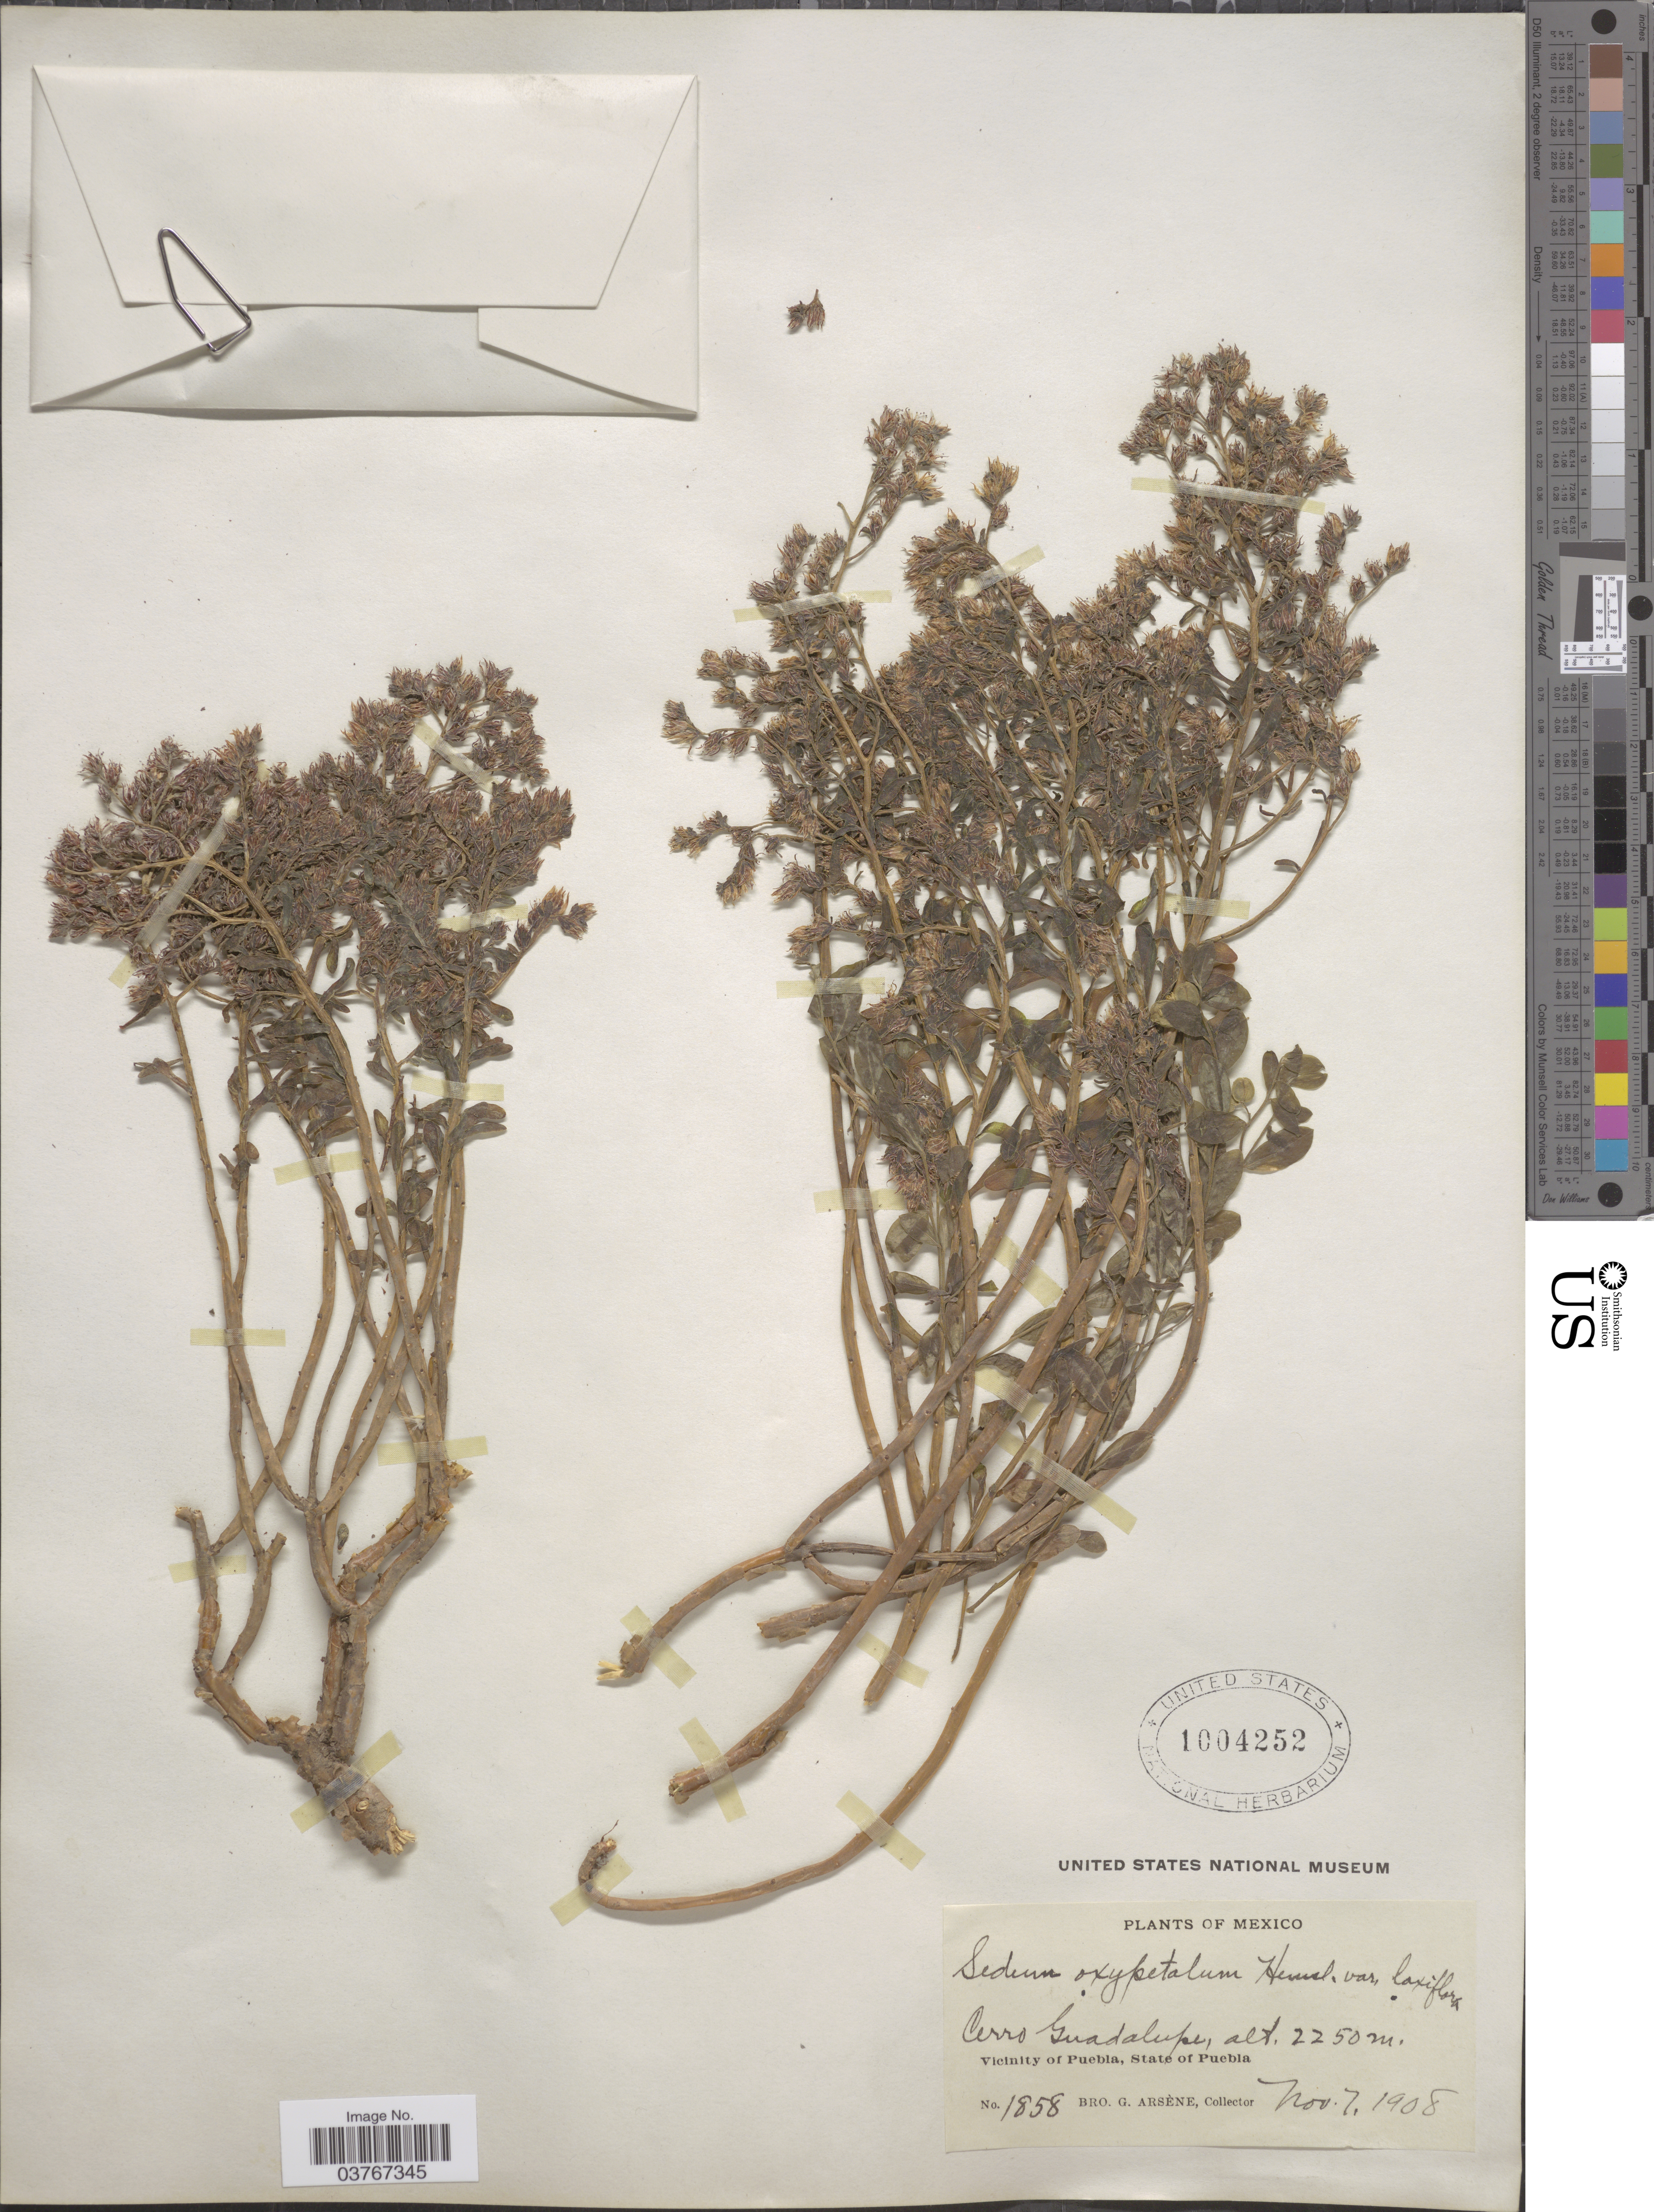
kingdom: Plantae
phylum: Tracheophyta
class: Magnoliopsida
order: Saxifragales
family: Crassulaceae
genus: Sedum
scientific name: Sedum oxypetalum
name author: Kunth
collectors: Bro. G. Arsène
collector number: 1858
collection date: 1908-11-07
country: Mexico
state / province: Puebla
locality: Cerro Guadalupe. Vicinity of Puebla, State of Puebla.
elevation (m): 2250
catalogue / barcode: US 1004252